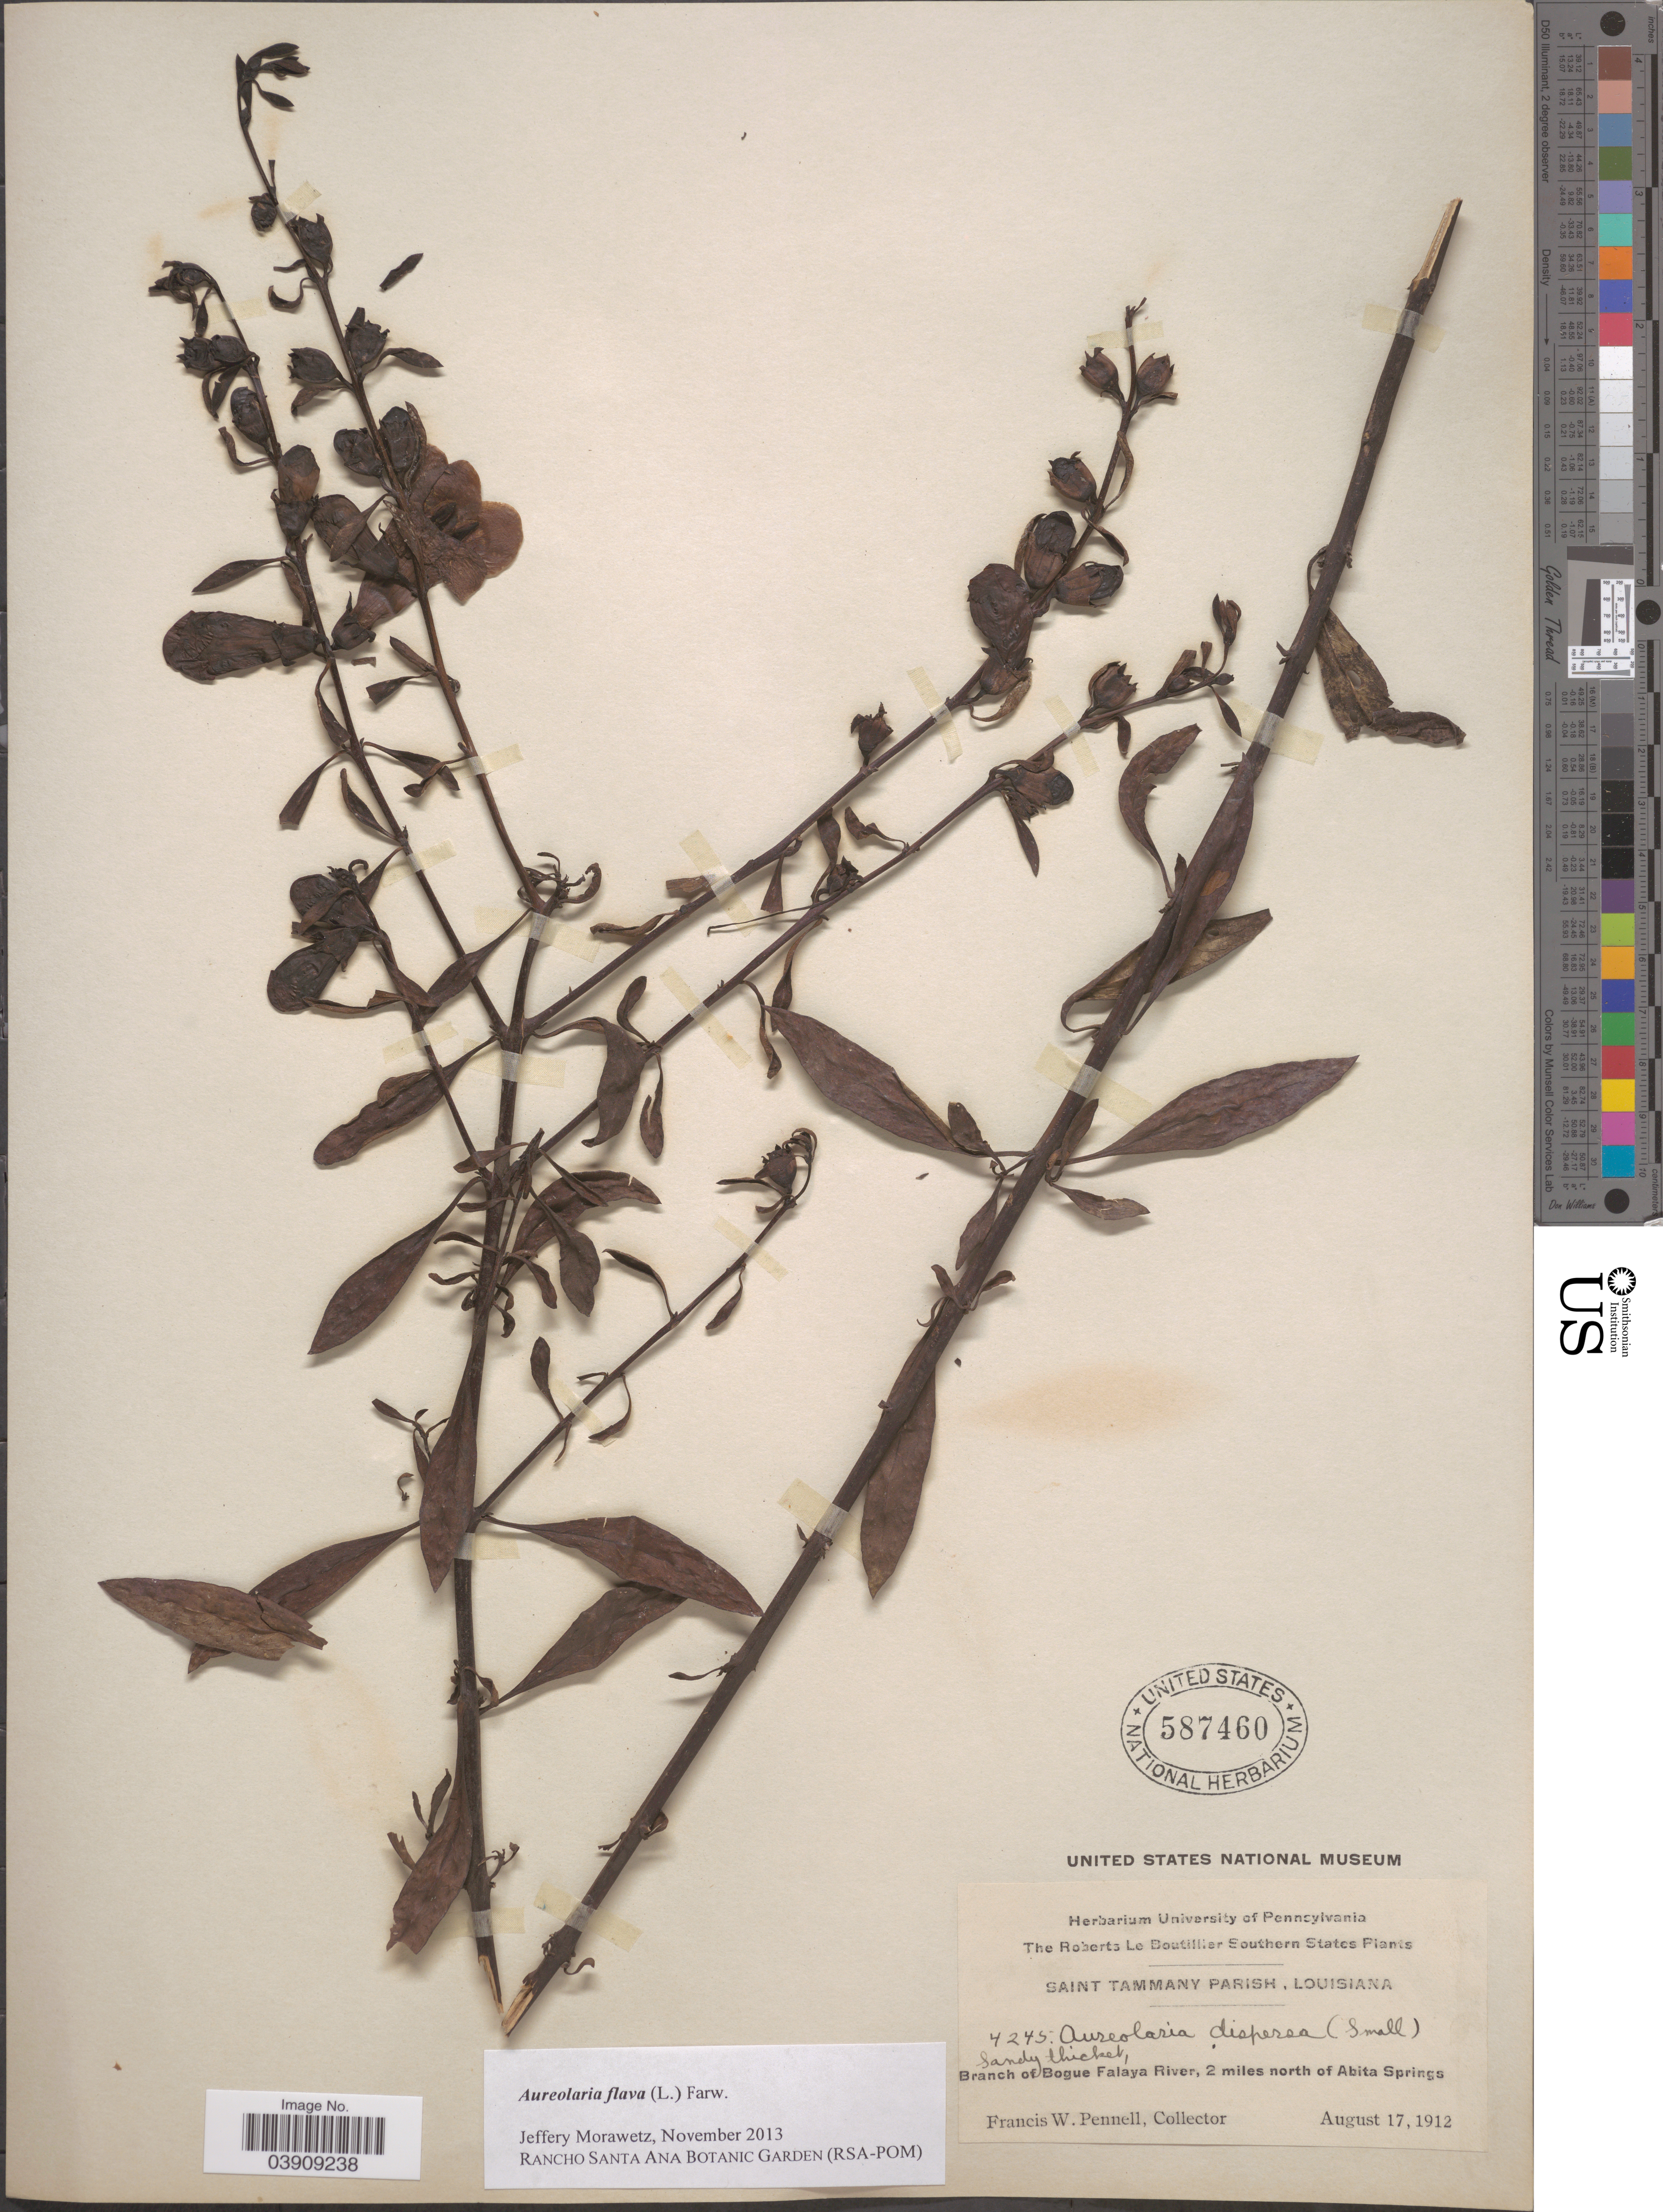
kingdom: Plantae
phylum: Tracheophyta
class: Magnoliopsida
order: Lamiales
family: Orobanchaceae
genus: Aureolaria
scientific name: Aureolaria flava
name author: (L.) Farw.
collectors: F. W. Pennell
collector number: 4245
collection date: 1912-08-17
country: United States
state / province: Louisiana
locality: Southern States. Saint Tammany Parish. Branch of Bogue Falaya River, 2 miles north of Abita Springs.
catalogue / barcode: US 587460